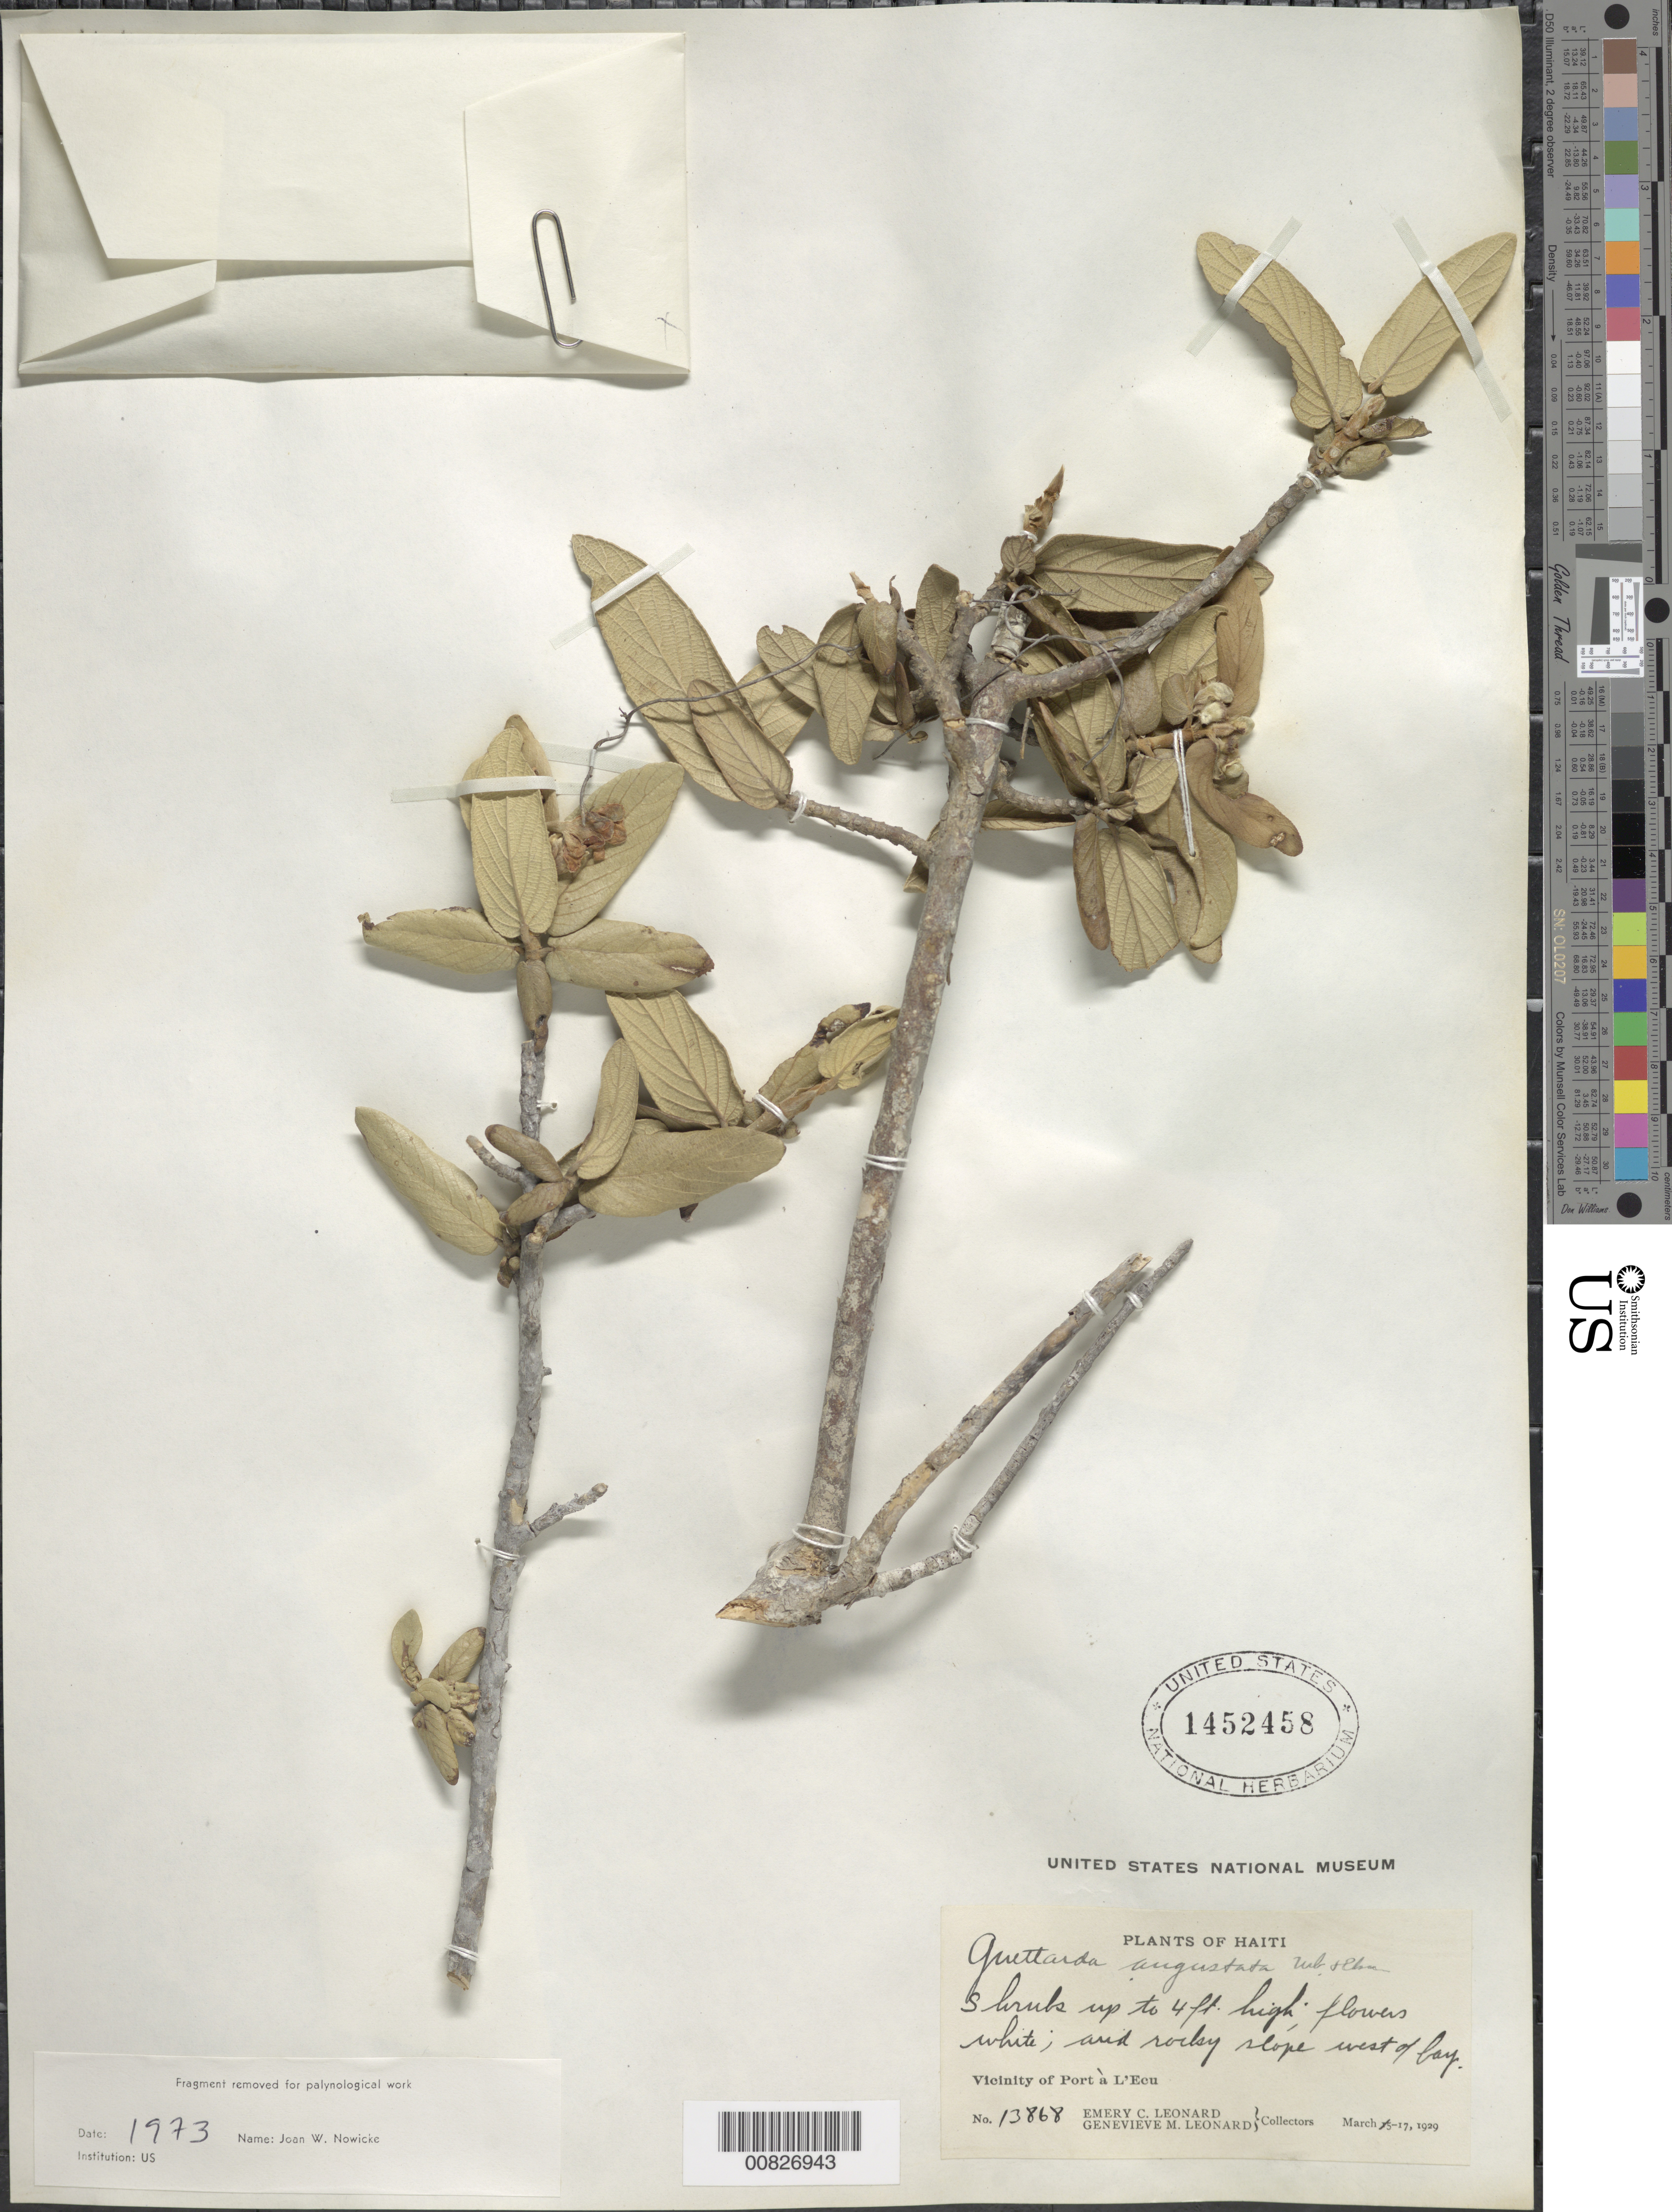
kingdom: Plantae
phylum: Tracheophyta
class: Magnoliopsida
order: Gentianales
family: Rubiaceae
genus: Guettarda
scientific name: Guettarda angustata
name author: Urb. & Ekman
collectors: E. C. Leonard & G. M. Leonard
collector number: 13868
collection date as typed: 17 Mar 1929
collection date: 1929-03-17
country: Haiti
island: Hispaniola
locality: Vicinity of Port à L'Ecu, W of bay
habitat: Arid rocky slope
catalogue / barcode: US 1452458